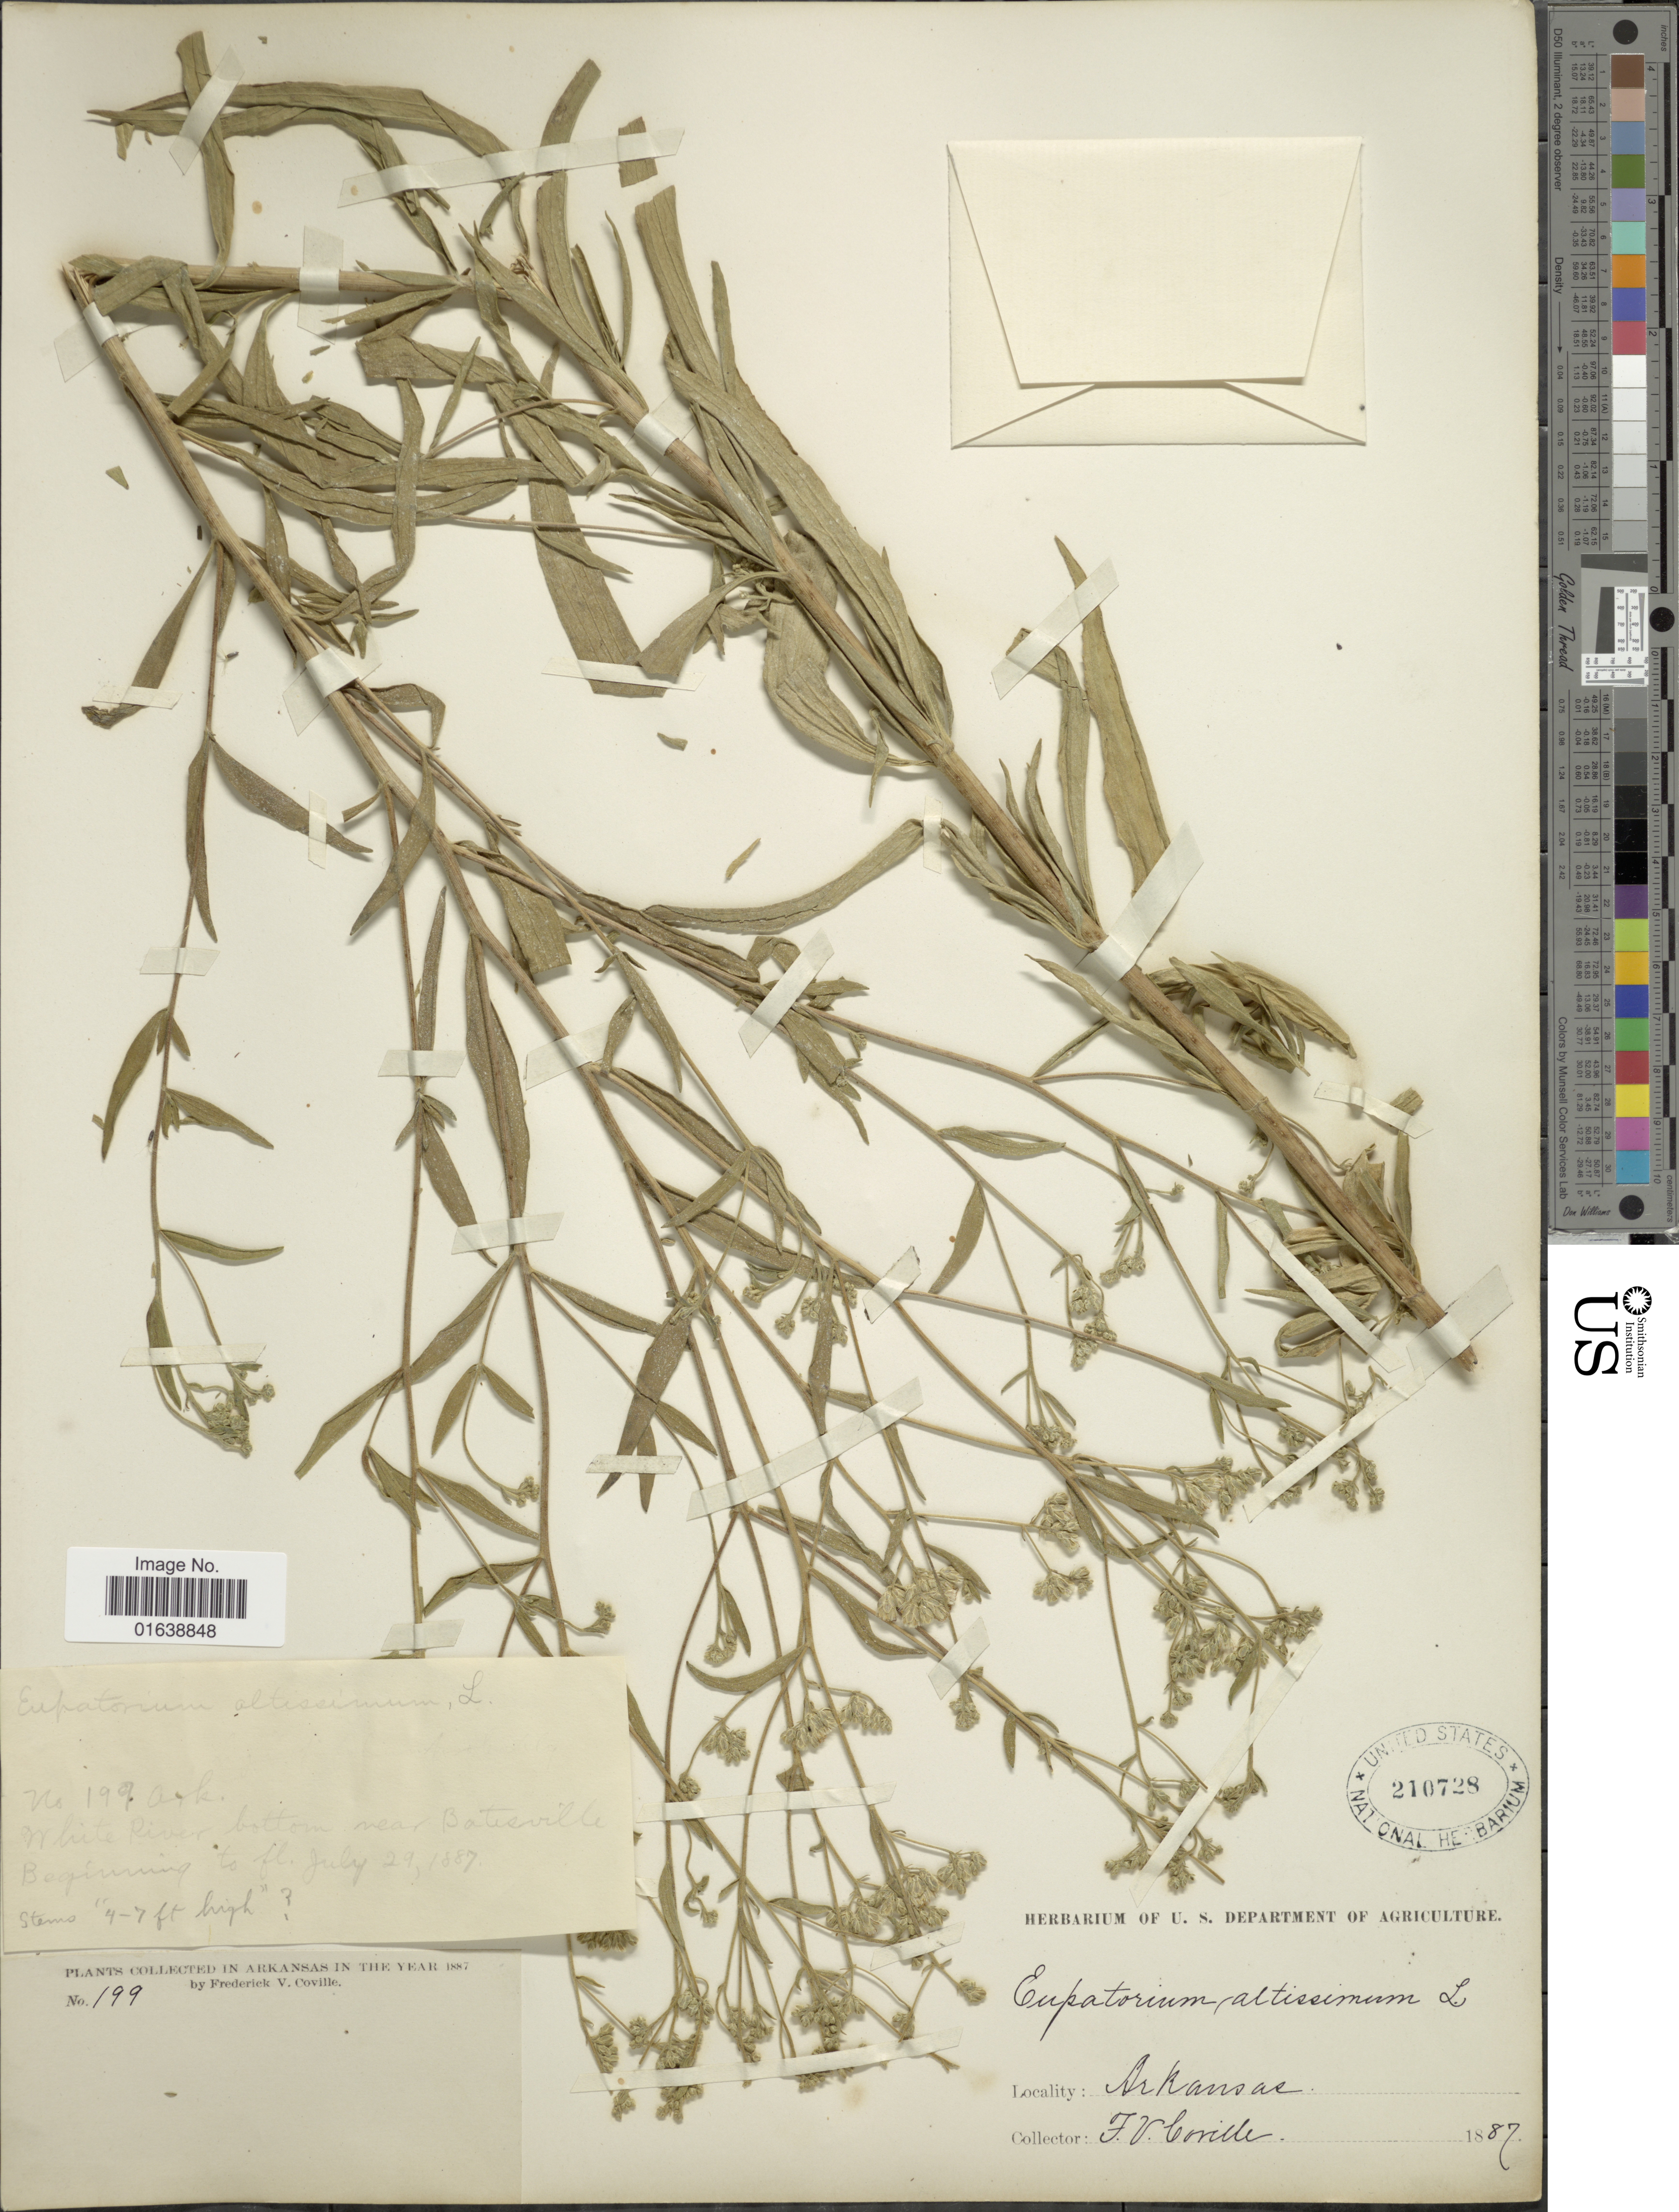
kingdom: Plantae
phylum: Tracheophyta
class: Magnoliopsida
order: Asterales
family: Asteraceae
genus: Eupatorium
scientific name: Eupatorium altissimum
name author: L.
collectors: F. V. Coville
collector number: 199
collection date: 1887-07-29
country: United States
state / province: Arkansas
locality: Arkansas. White River bottom near Batesville. Beginning to fl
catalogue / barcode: US 210728